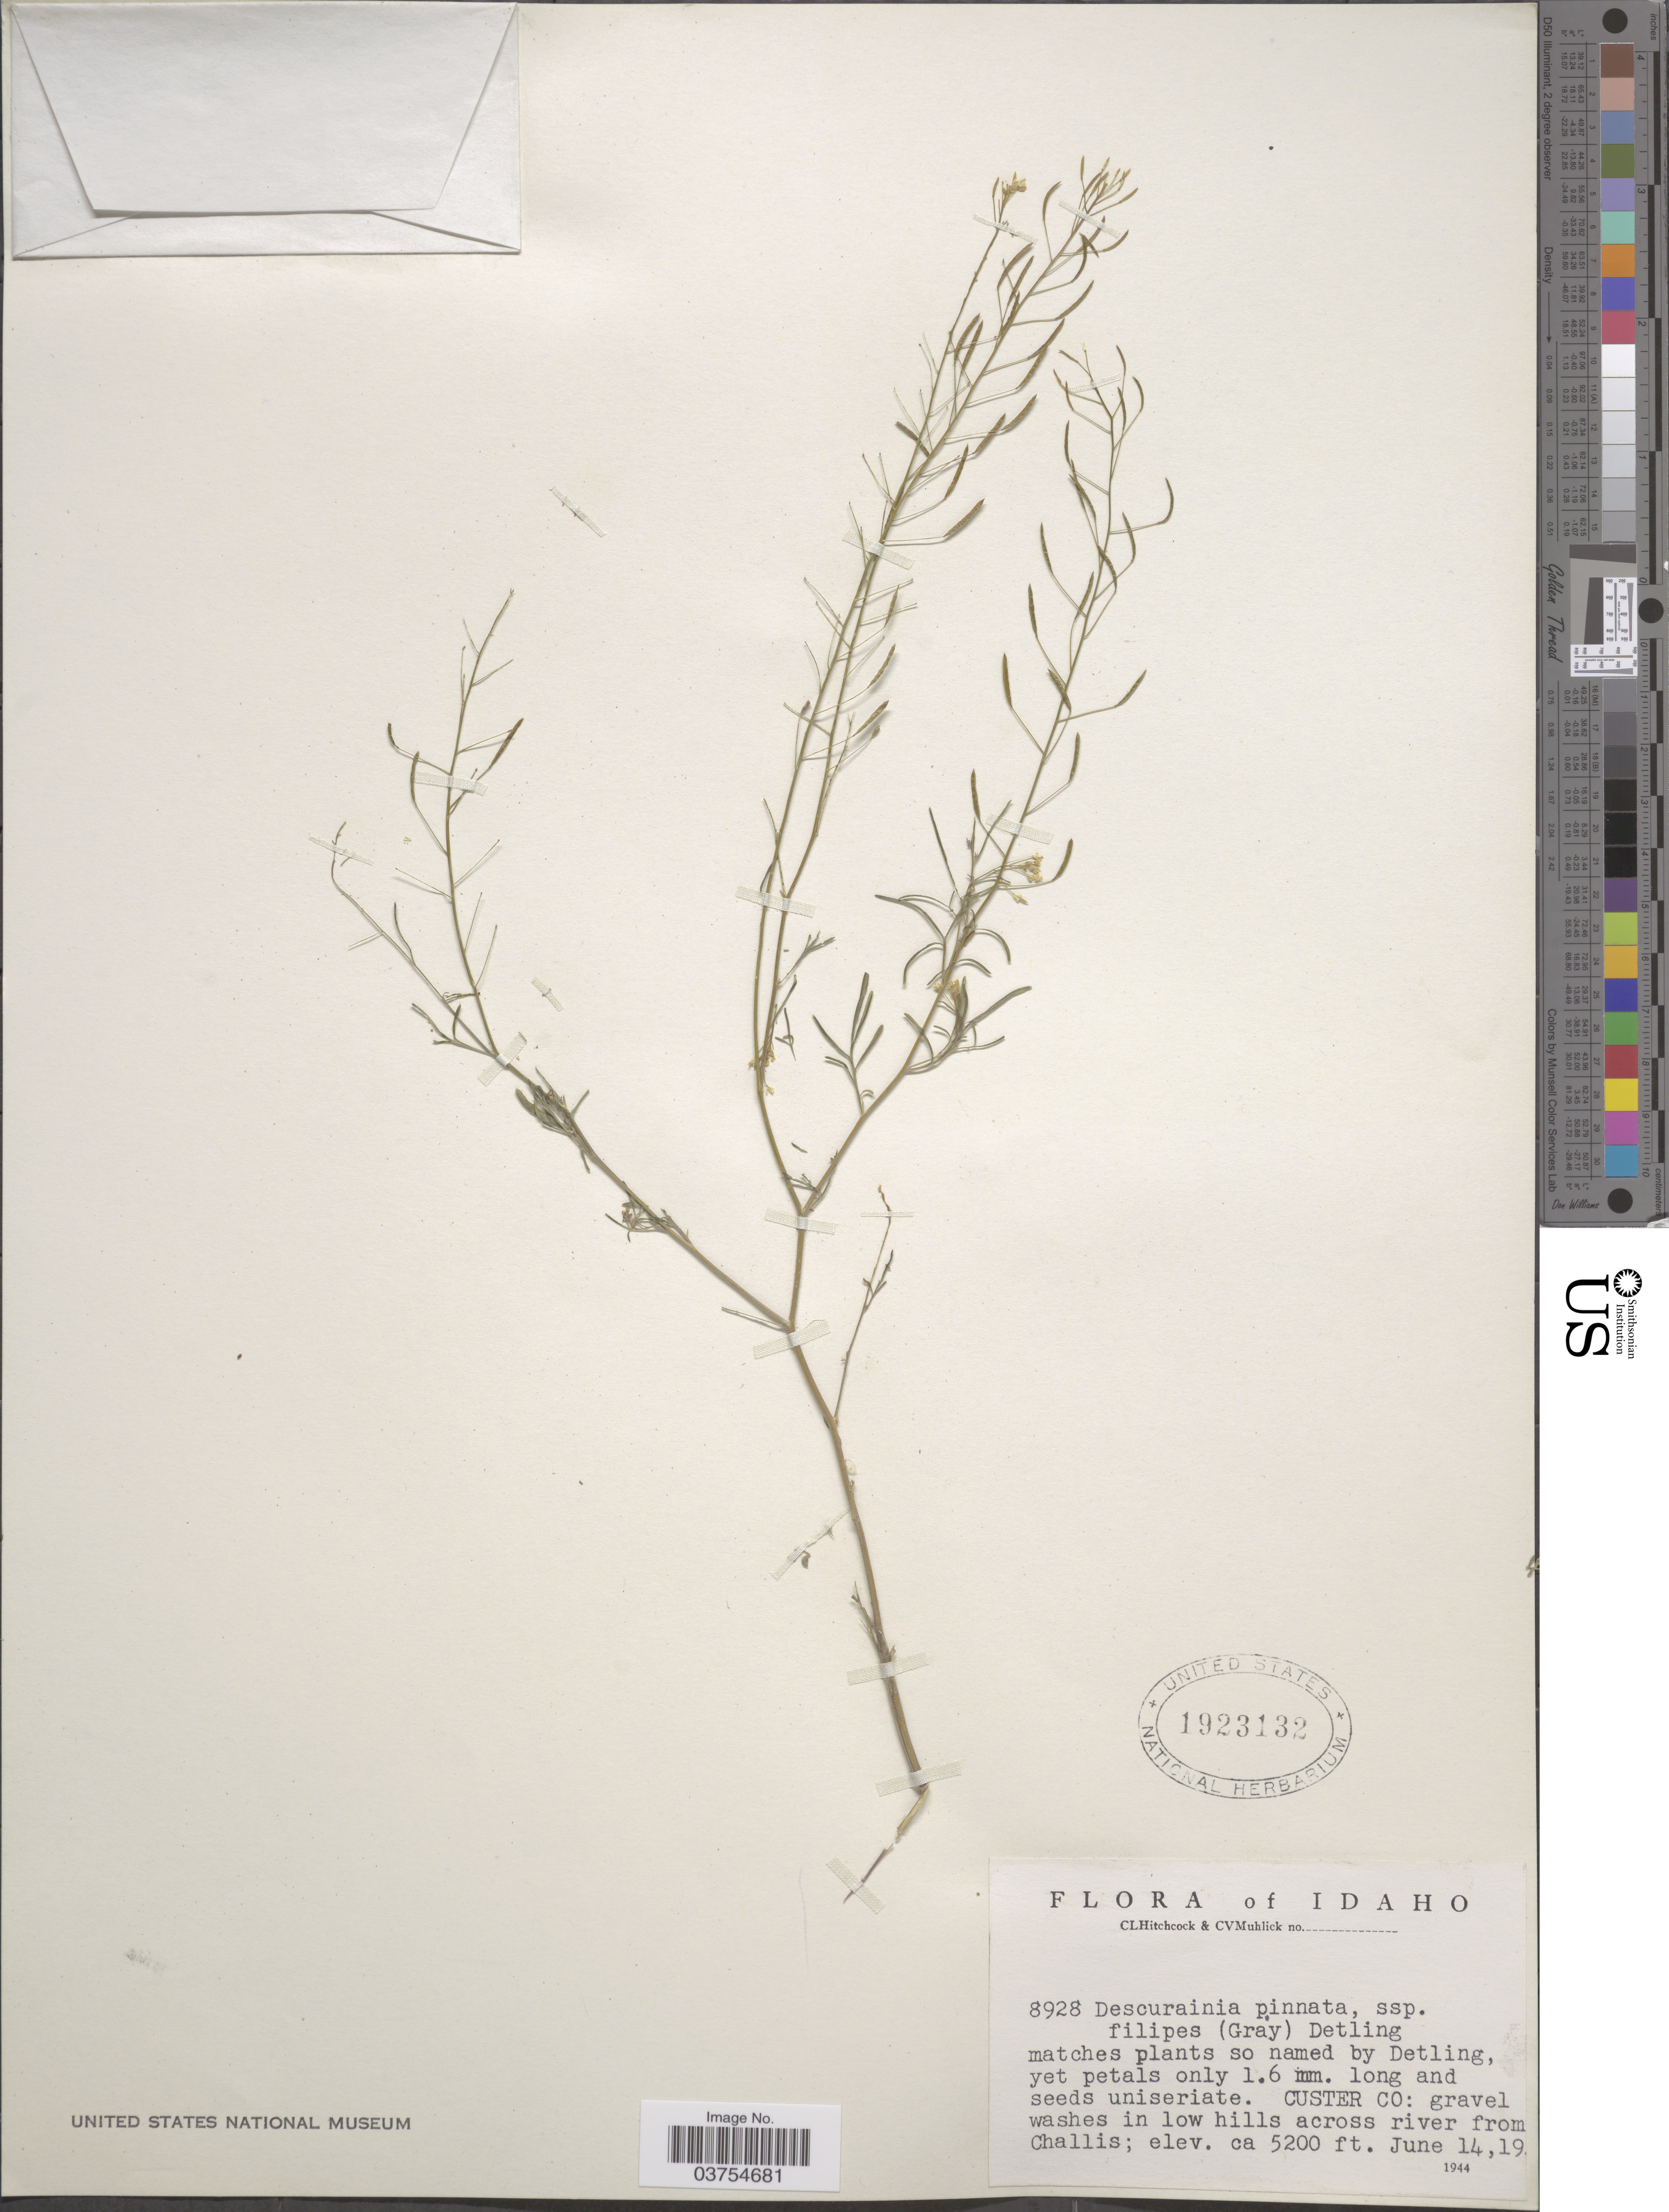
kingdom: Plantae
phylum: Tracheophyta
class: Magnoliopsida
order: Brassicales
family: Brassicaceae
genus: Descurainia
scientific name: Descurainia pinnata subsp. filipes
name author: (A. Gray) Detling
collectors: C. L. Hitchcock & C. V. Muhlick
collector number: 8928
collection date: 1944-06-14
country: United States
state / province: Idaho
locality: Custer Co.: gravel washes in low hills across river from Challis.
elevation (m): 1585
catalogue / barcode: US 1923132